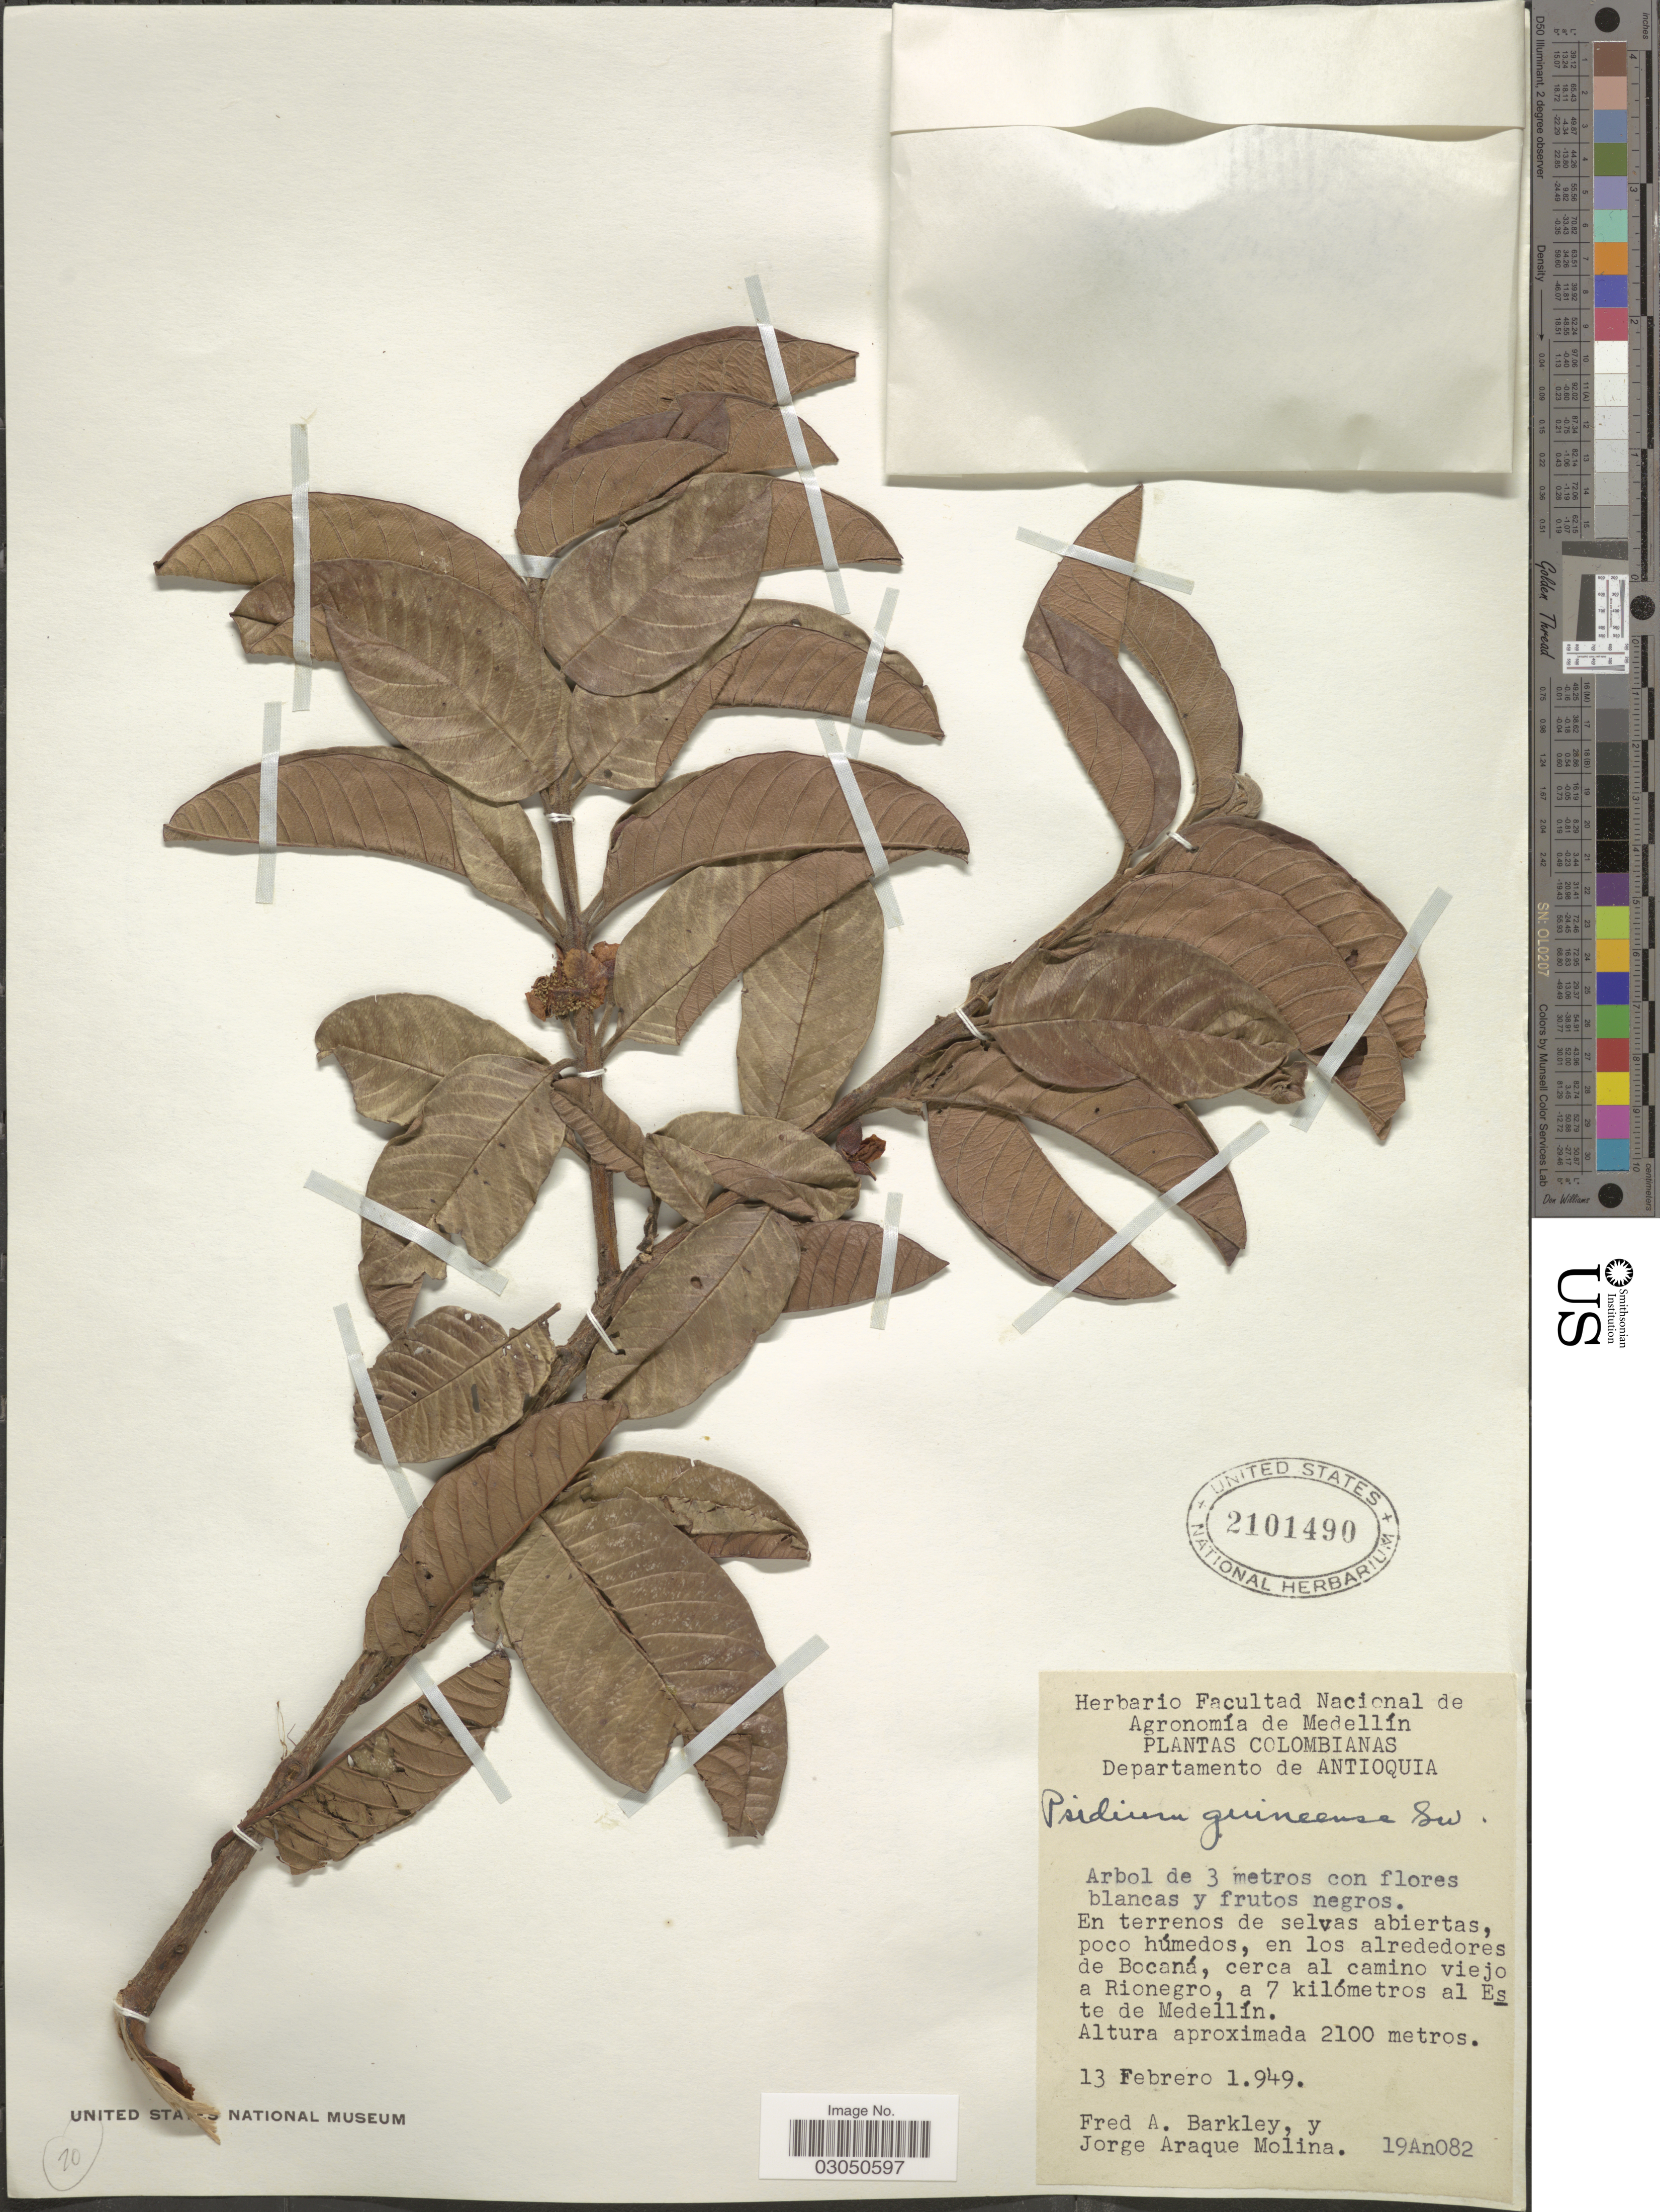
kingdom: Plantae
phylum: Tracheophyta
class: Magnoliopsida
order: Myrtales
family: Myrtaceae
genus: Psidium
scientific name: Psidium guineense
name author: Sw.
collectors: F. A. Barkley & J. A. Molina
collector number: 19An082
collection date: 1949-02-13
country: Colombia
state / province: Antioquia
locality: Departamento de Antioquia. En terrenos de selvas abiertas, poco húmedos, en los alrededores de Bocaná, cerca al camino viejo a Rionegro, a 7 kilómetros al Este de Medellín.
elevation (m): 2100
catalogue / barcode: US 2101490